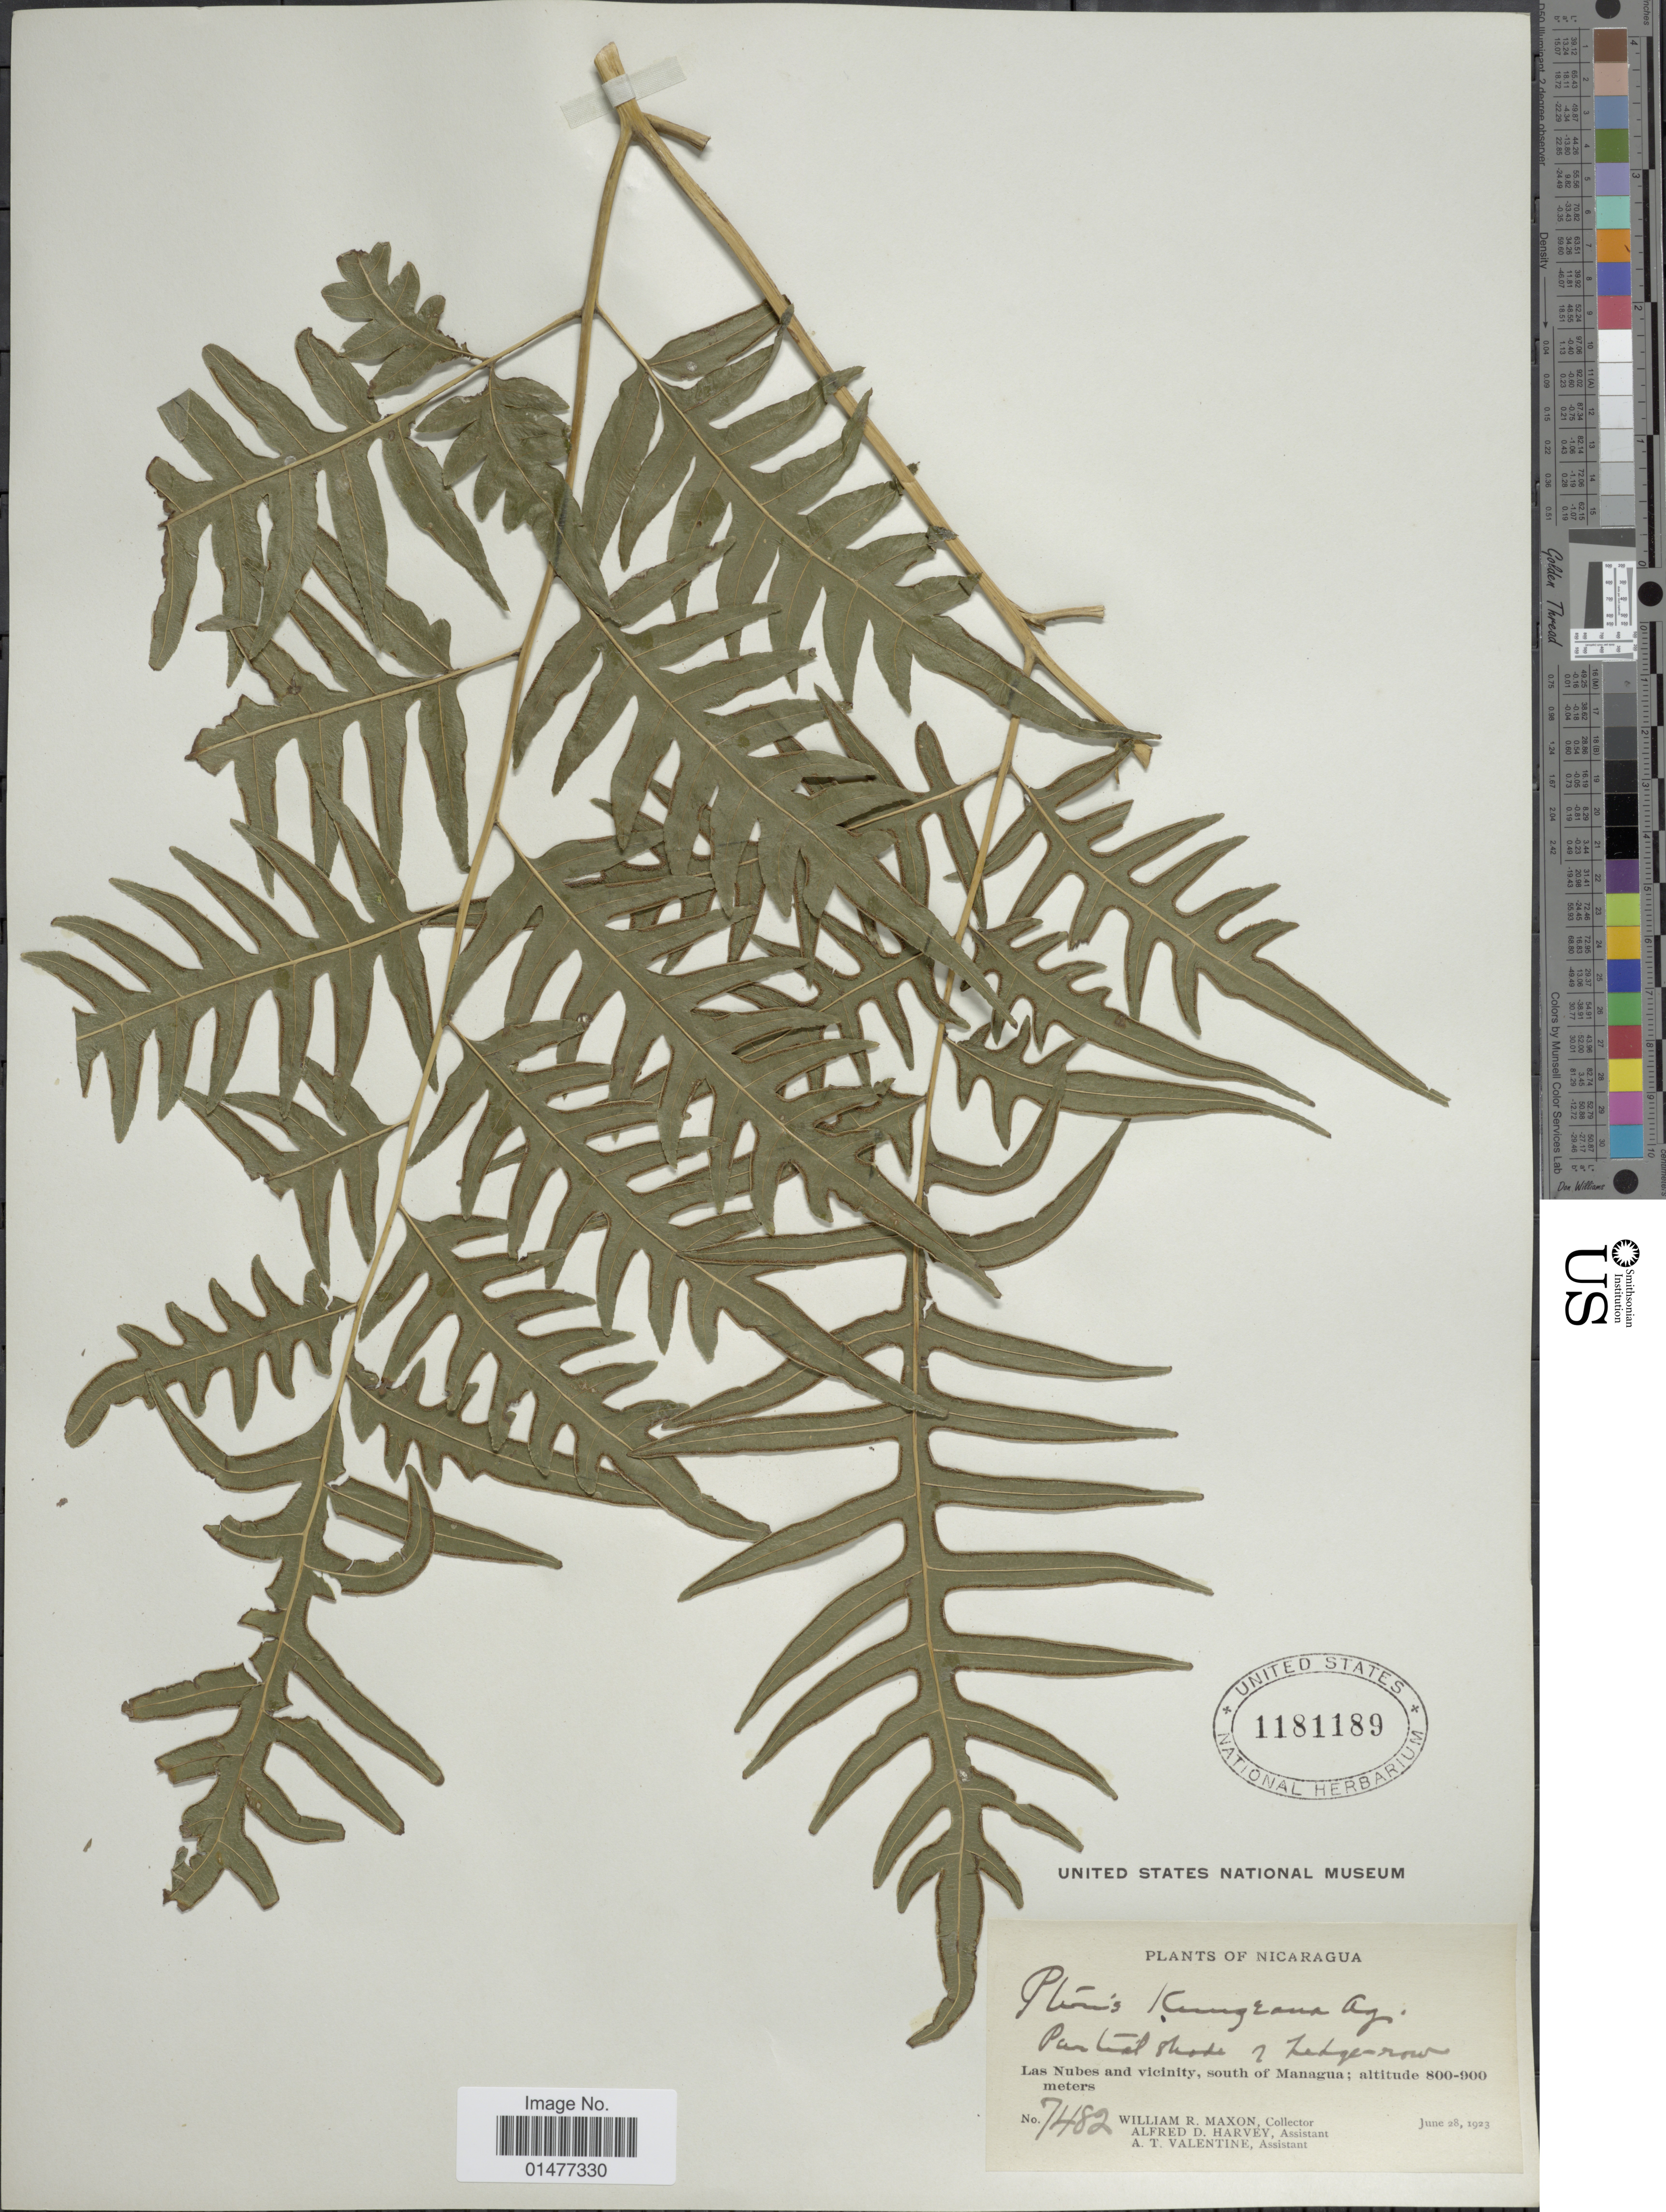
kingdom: Plantae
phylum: Tracheophyta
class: Polypodiopsida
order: Polypodiales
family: Pteridaceae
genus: Pteris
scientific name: Pteris altissima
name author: Poir.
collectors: W. R. Maxon, A. D. Harvey & A. Valentine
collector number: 7482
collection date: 1923-06-28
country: Nicaragua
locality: Plants of Nicaragua, :as Nubes and vicinity, south of Managua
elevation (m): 800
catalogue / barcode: US 1181189